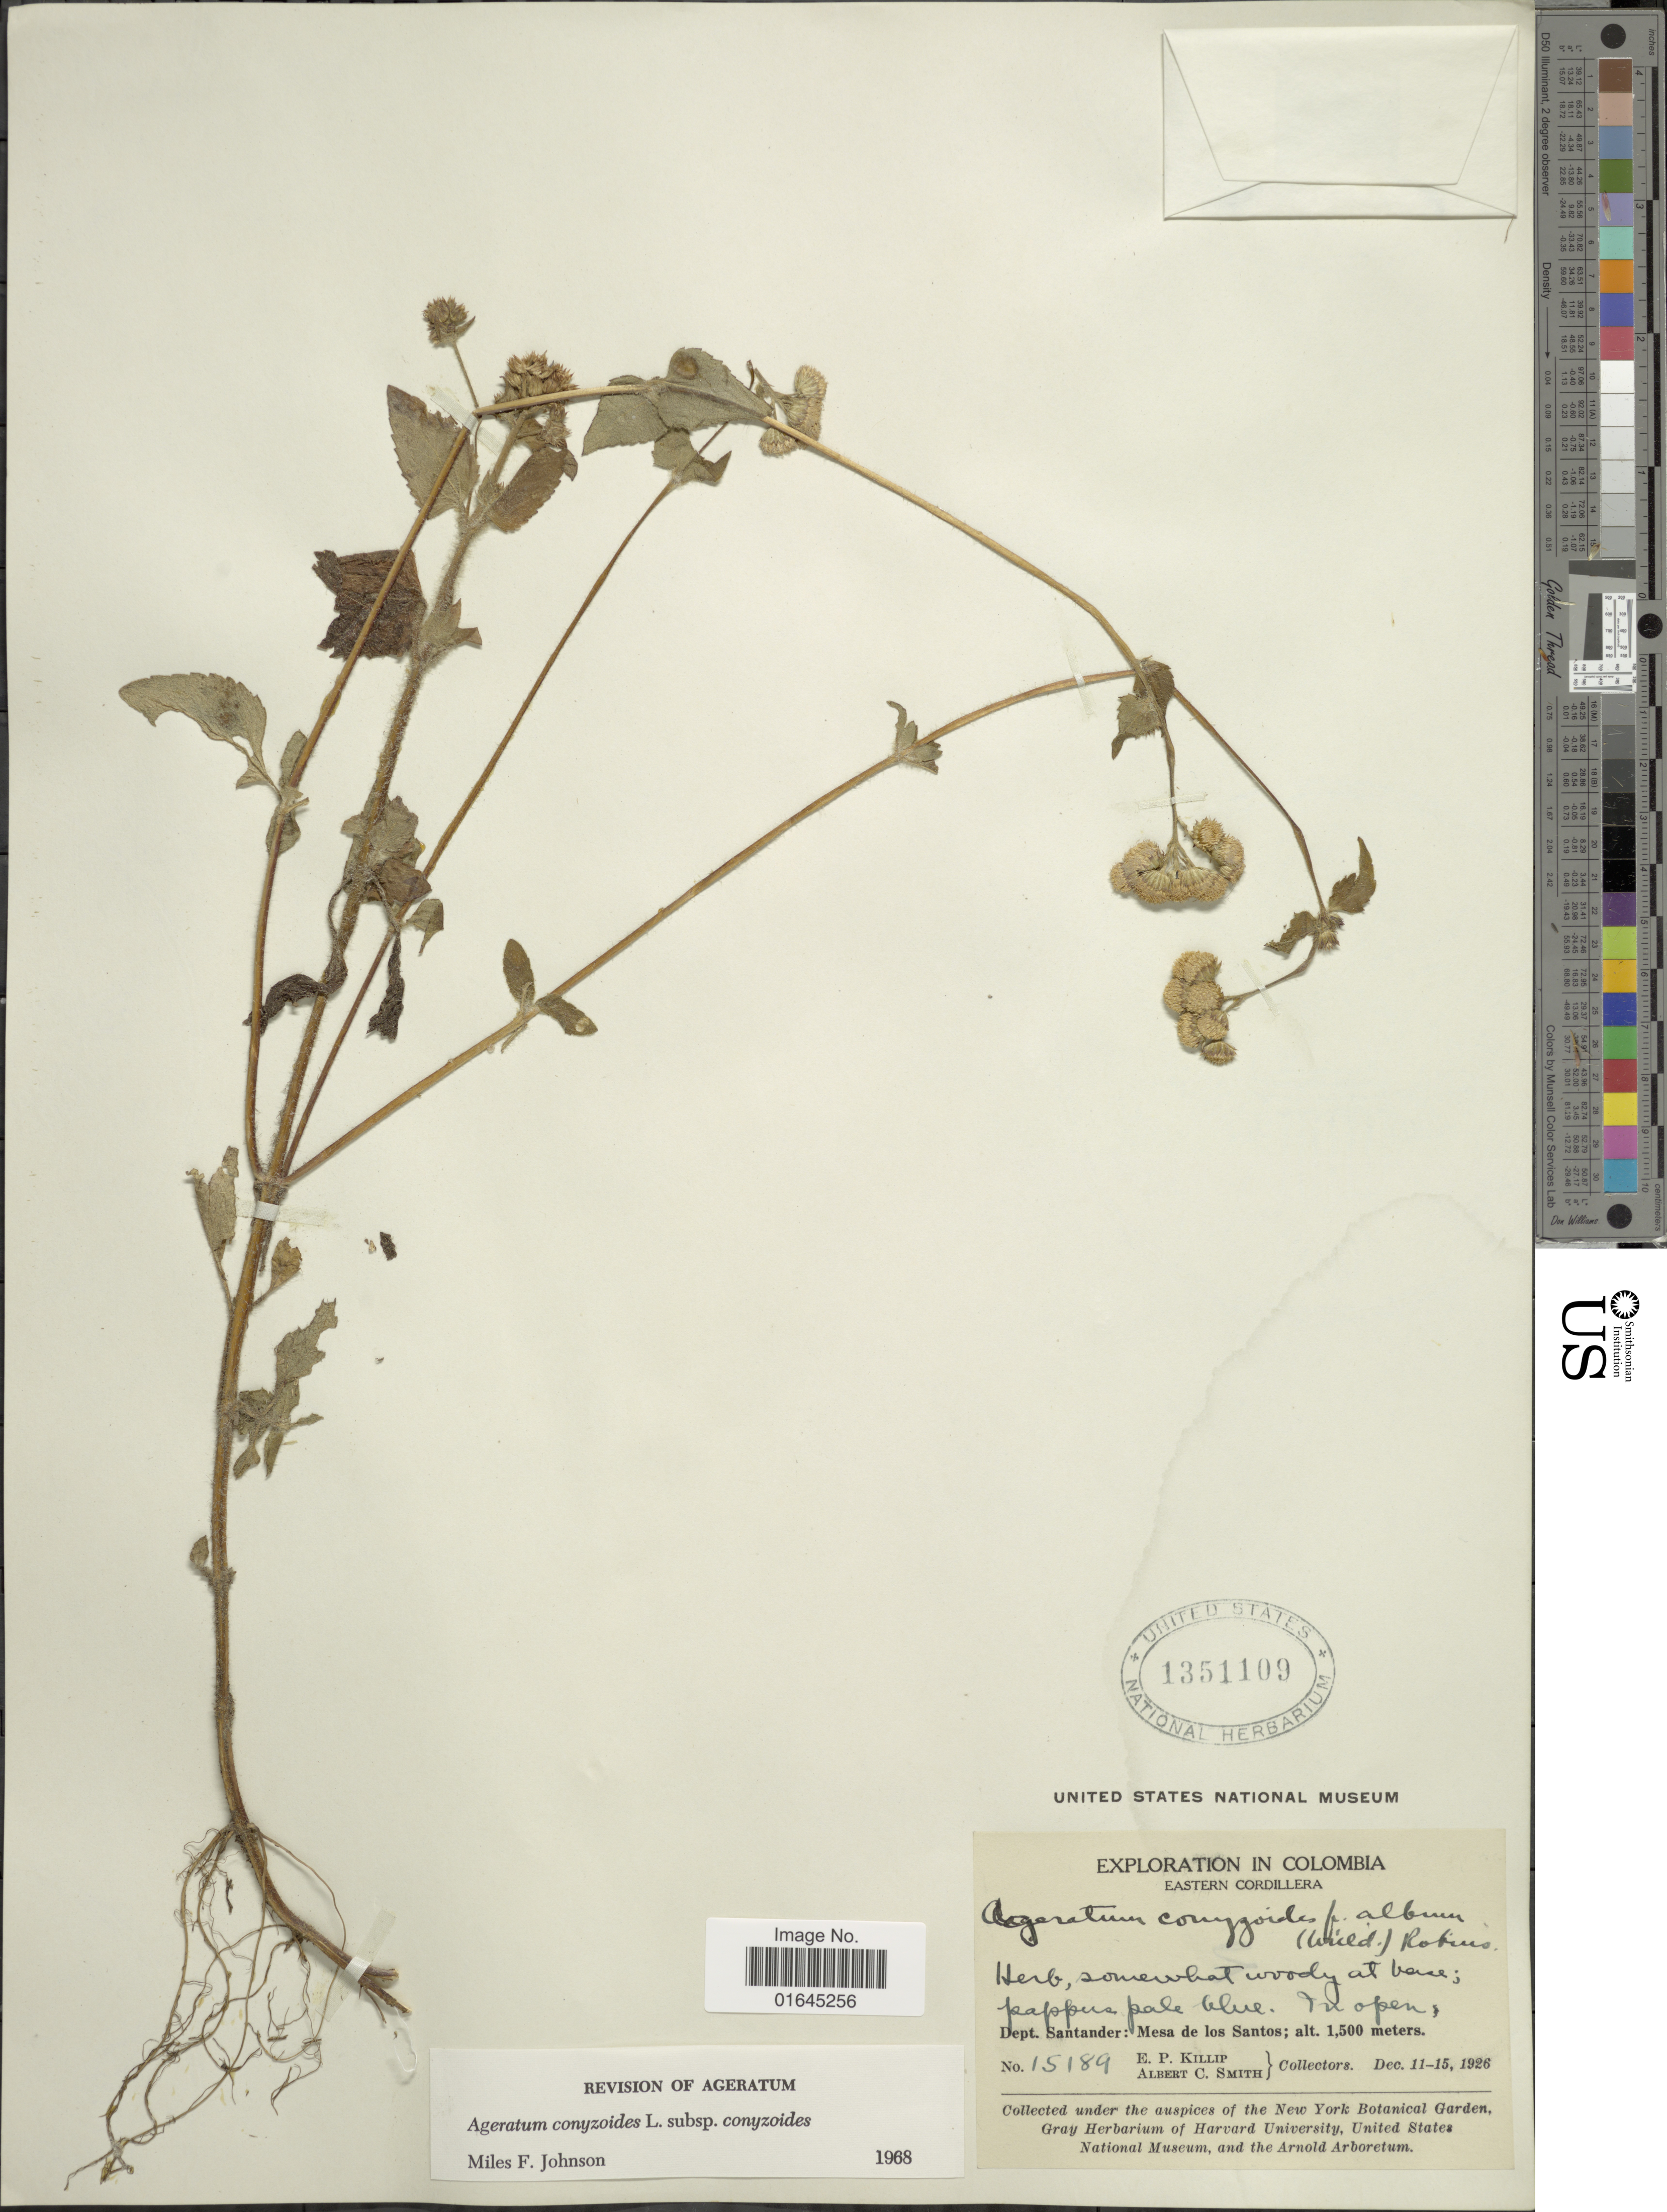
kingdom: Plantae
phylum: Tracheophyta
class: Magnoliopsida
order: Asterales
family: Asteraceae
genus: Ageratum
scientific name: Ageratum conyzoides subsp. conyzoides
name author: L.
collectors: E. P. Killip & A. C. Smith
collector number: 15189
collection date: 1926-12-11/1926-12-15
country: Colombia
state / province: Santander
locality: Dept. Santander: Mesa de los Santos. Eastern Cordillera.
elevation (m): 1500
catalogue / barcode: US 1351109